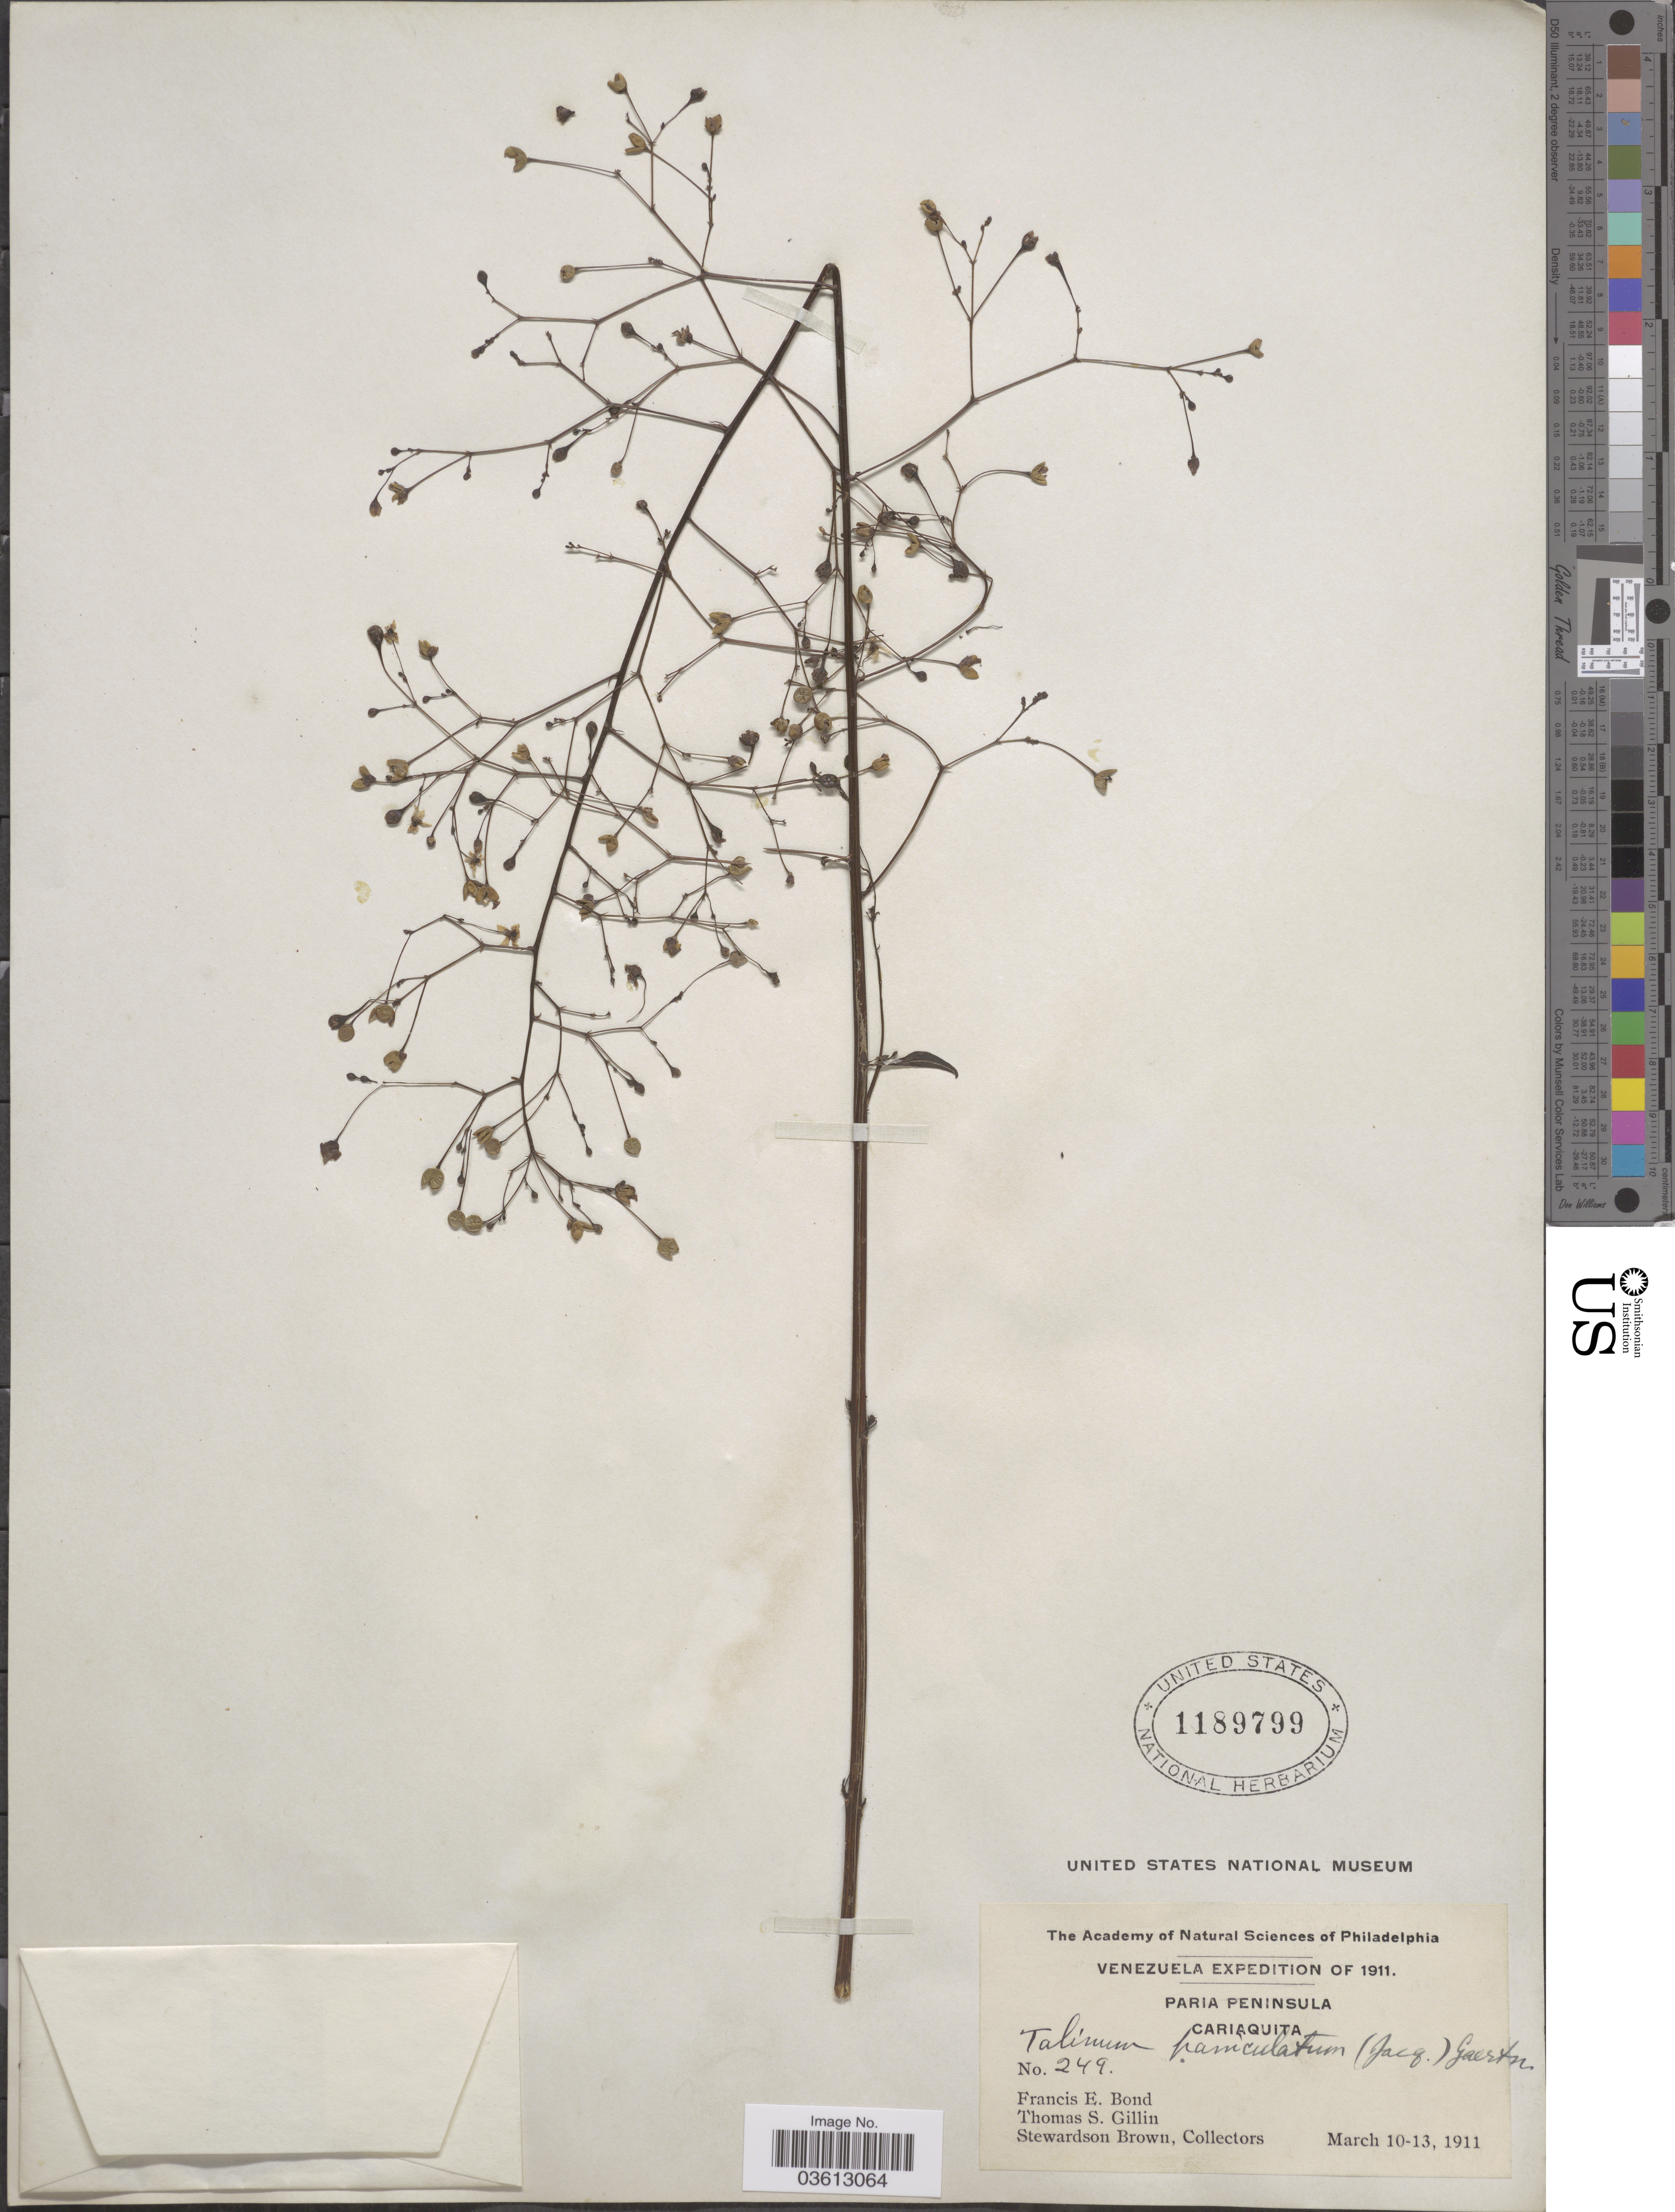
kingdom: Plantae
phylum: Tracheophyta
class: Magnoliopsida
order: Caryophyllales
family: Talinaceae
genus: Talinum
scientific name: Talinum paniculatum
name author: (Jacq.) Gaertn.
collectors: F. Bond, T. Gillin & S. Brown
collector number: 249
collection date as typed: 10-13 March 1911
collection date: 1911-03-10/1911-03-13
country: Venezuela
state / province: Sucre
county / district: Valdez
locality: Paria Peninsula, Cariaquito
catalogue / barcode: US 1189799